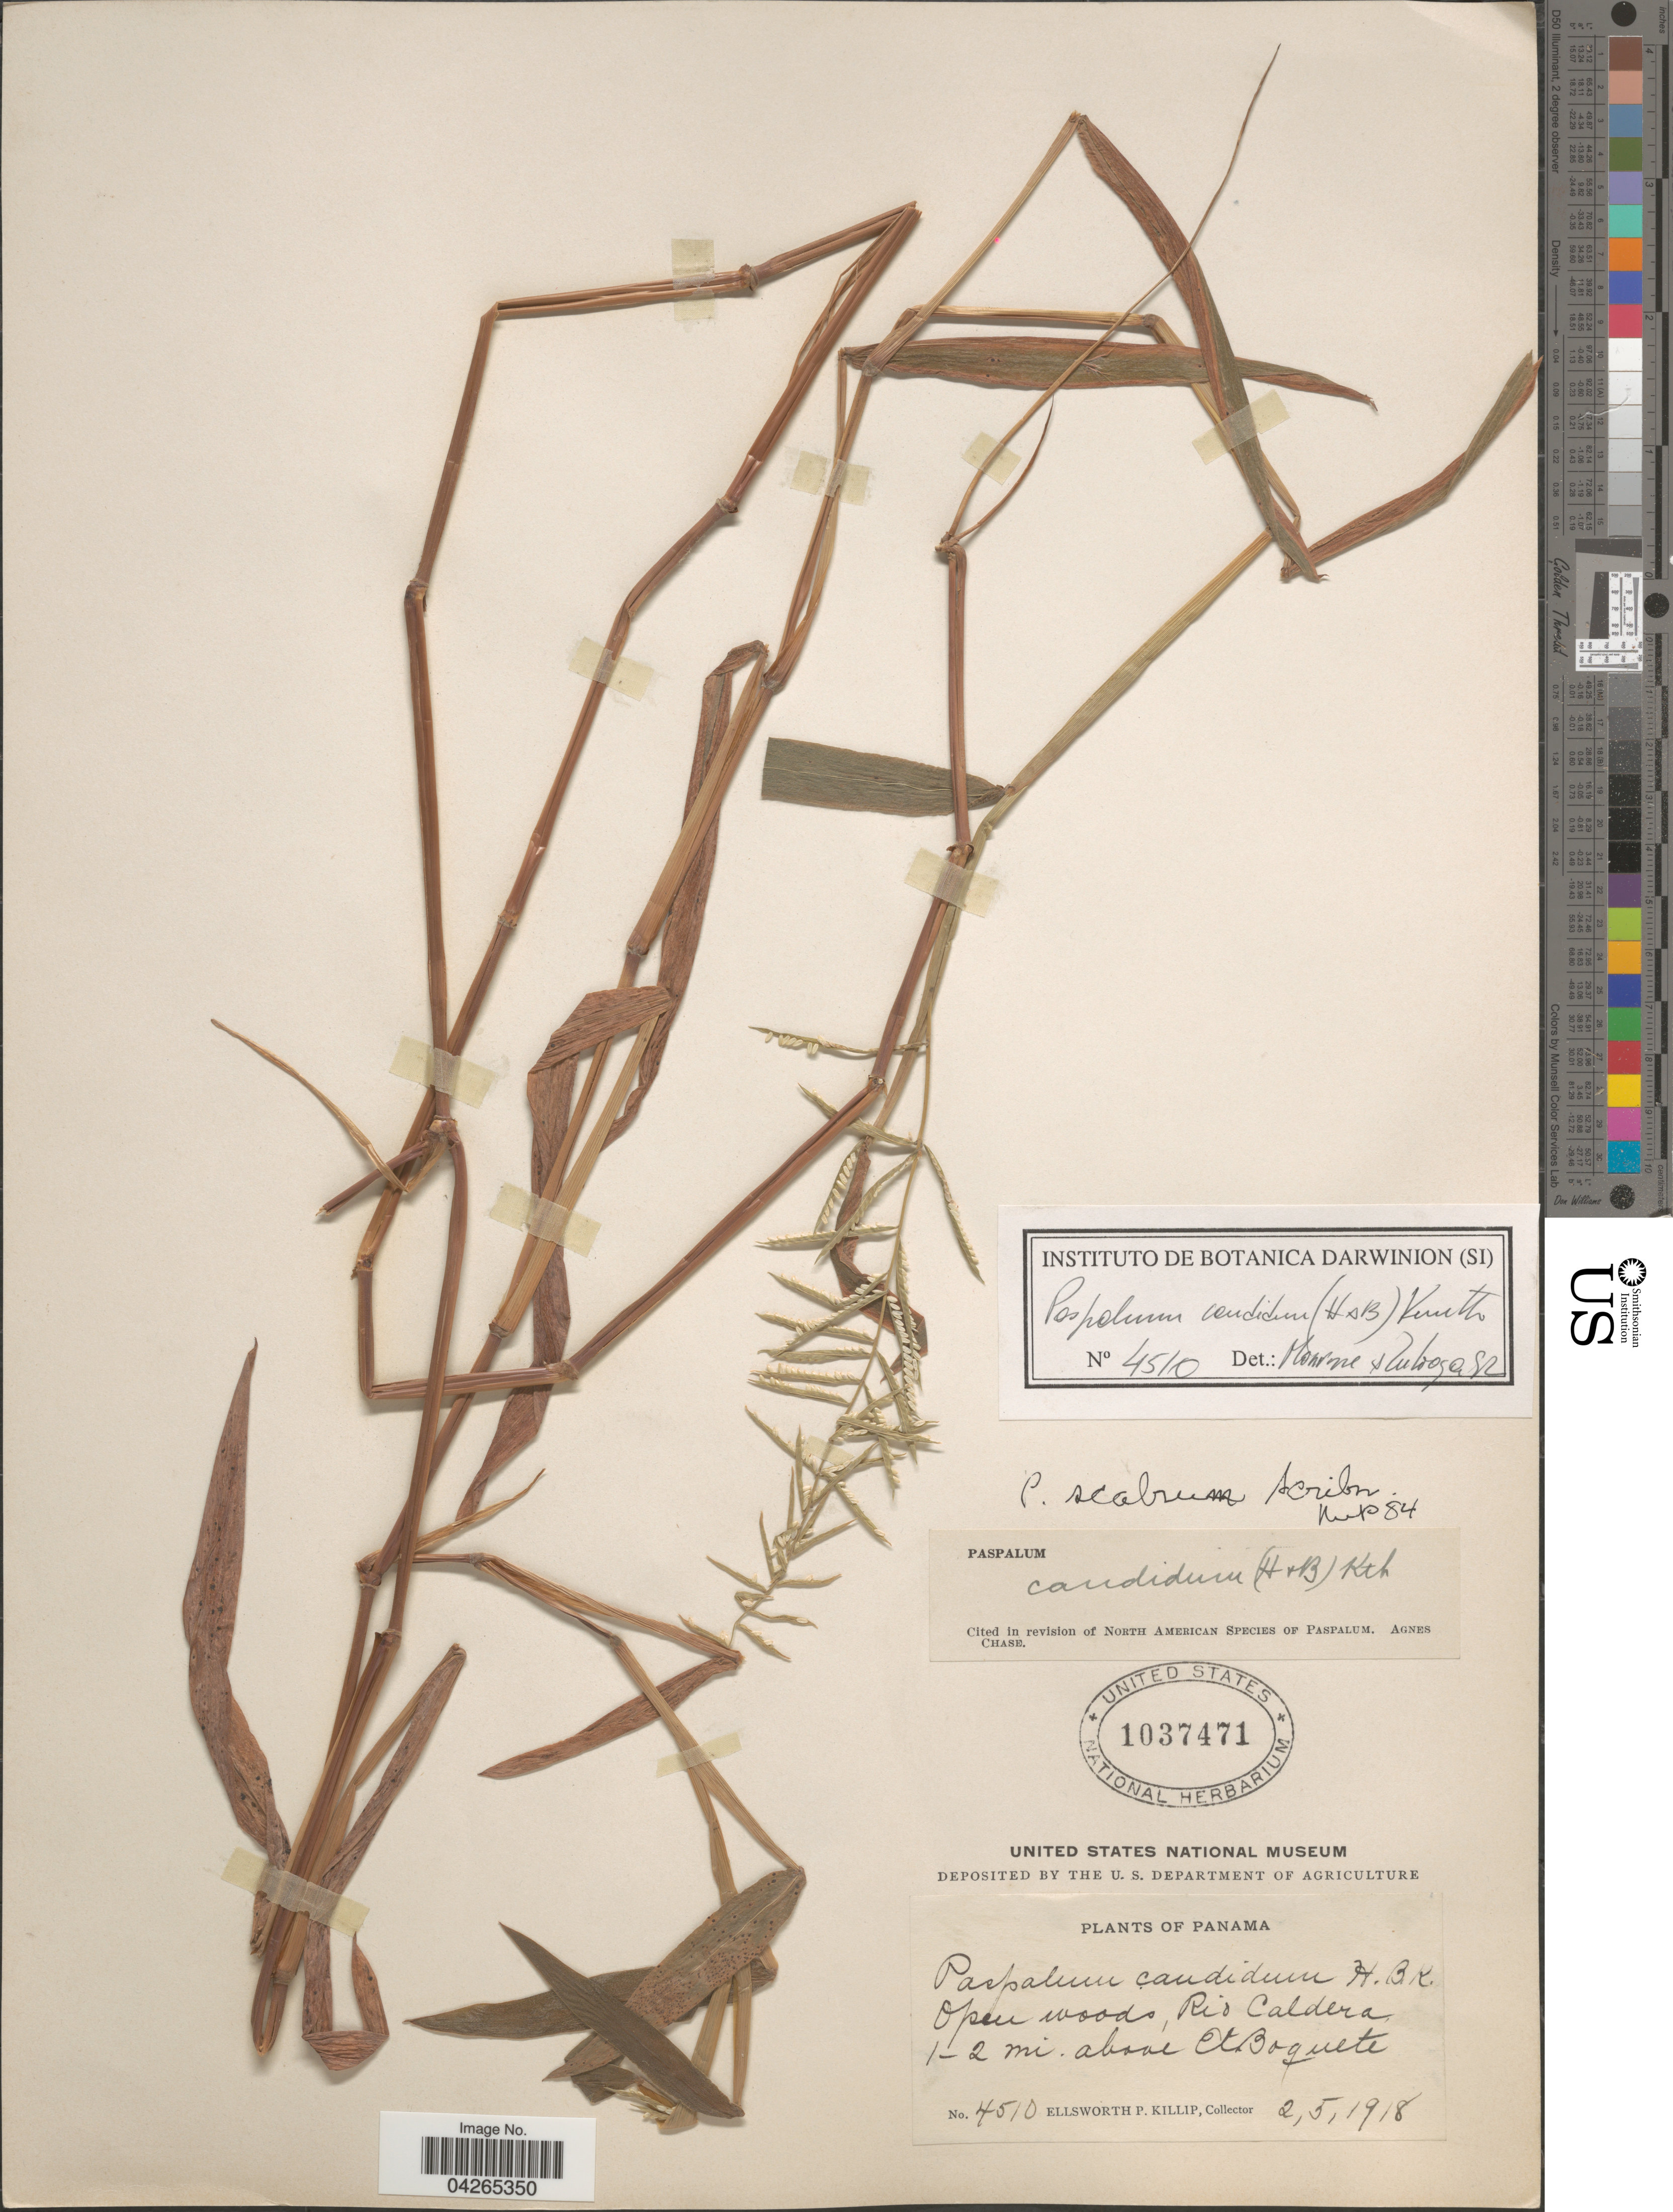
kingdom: Plantae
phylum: Tracheophyta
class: Liliopsida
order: Poales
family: Poaceae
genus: Paspalum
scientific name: Paspalum candidum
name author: (Humb. & Bonpl. ex Fleugge) Kunth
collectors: E. P. Killip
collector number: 4510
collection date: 1918-05-02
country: Panama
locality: Open woods, Rio Caldera, 1-2 mi. above El Boquete.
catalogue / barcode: US 1037471